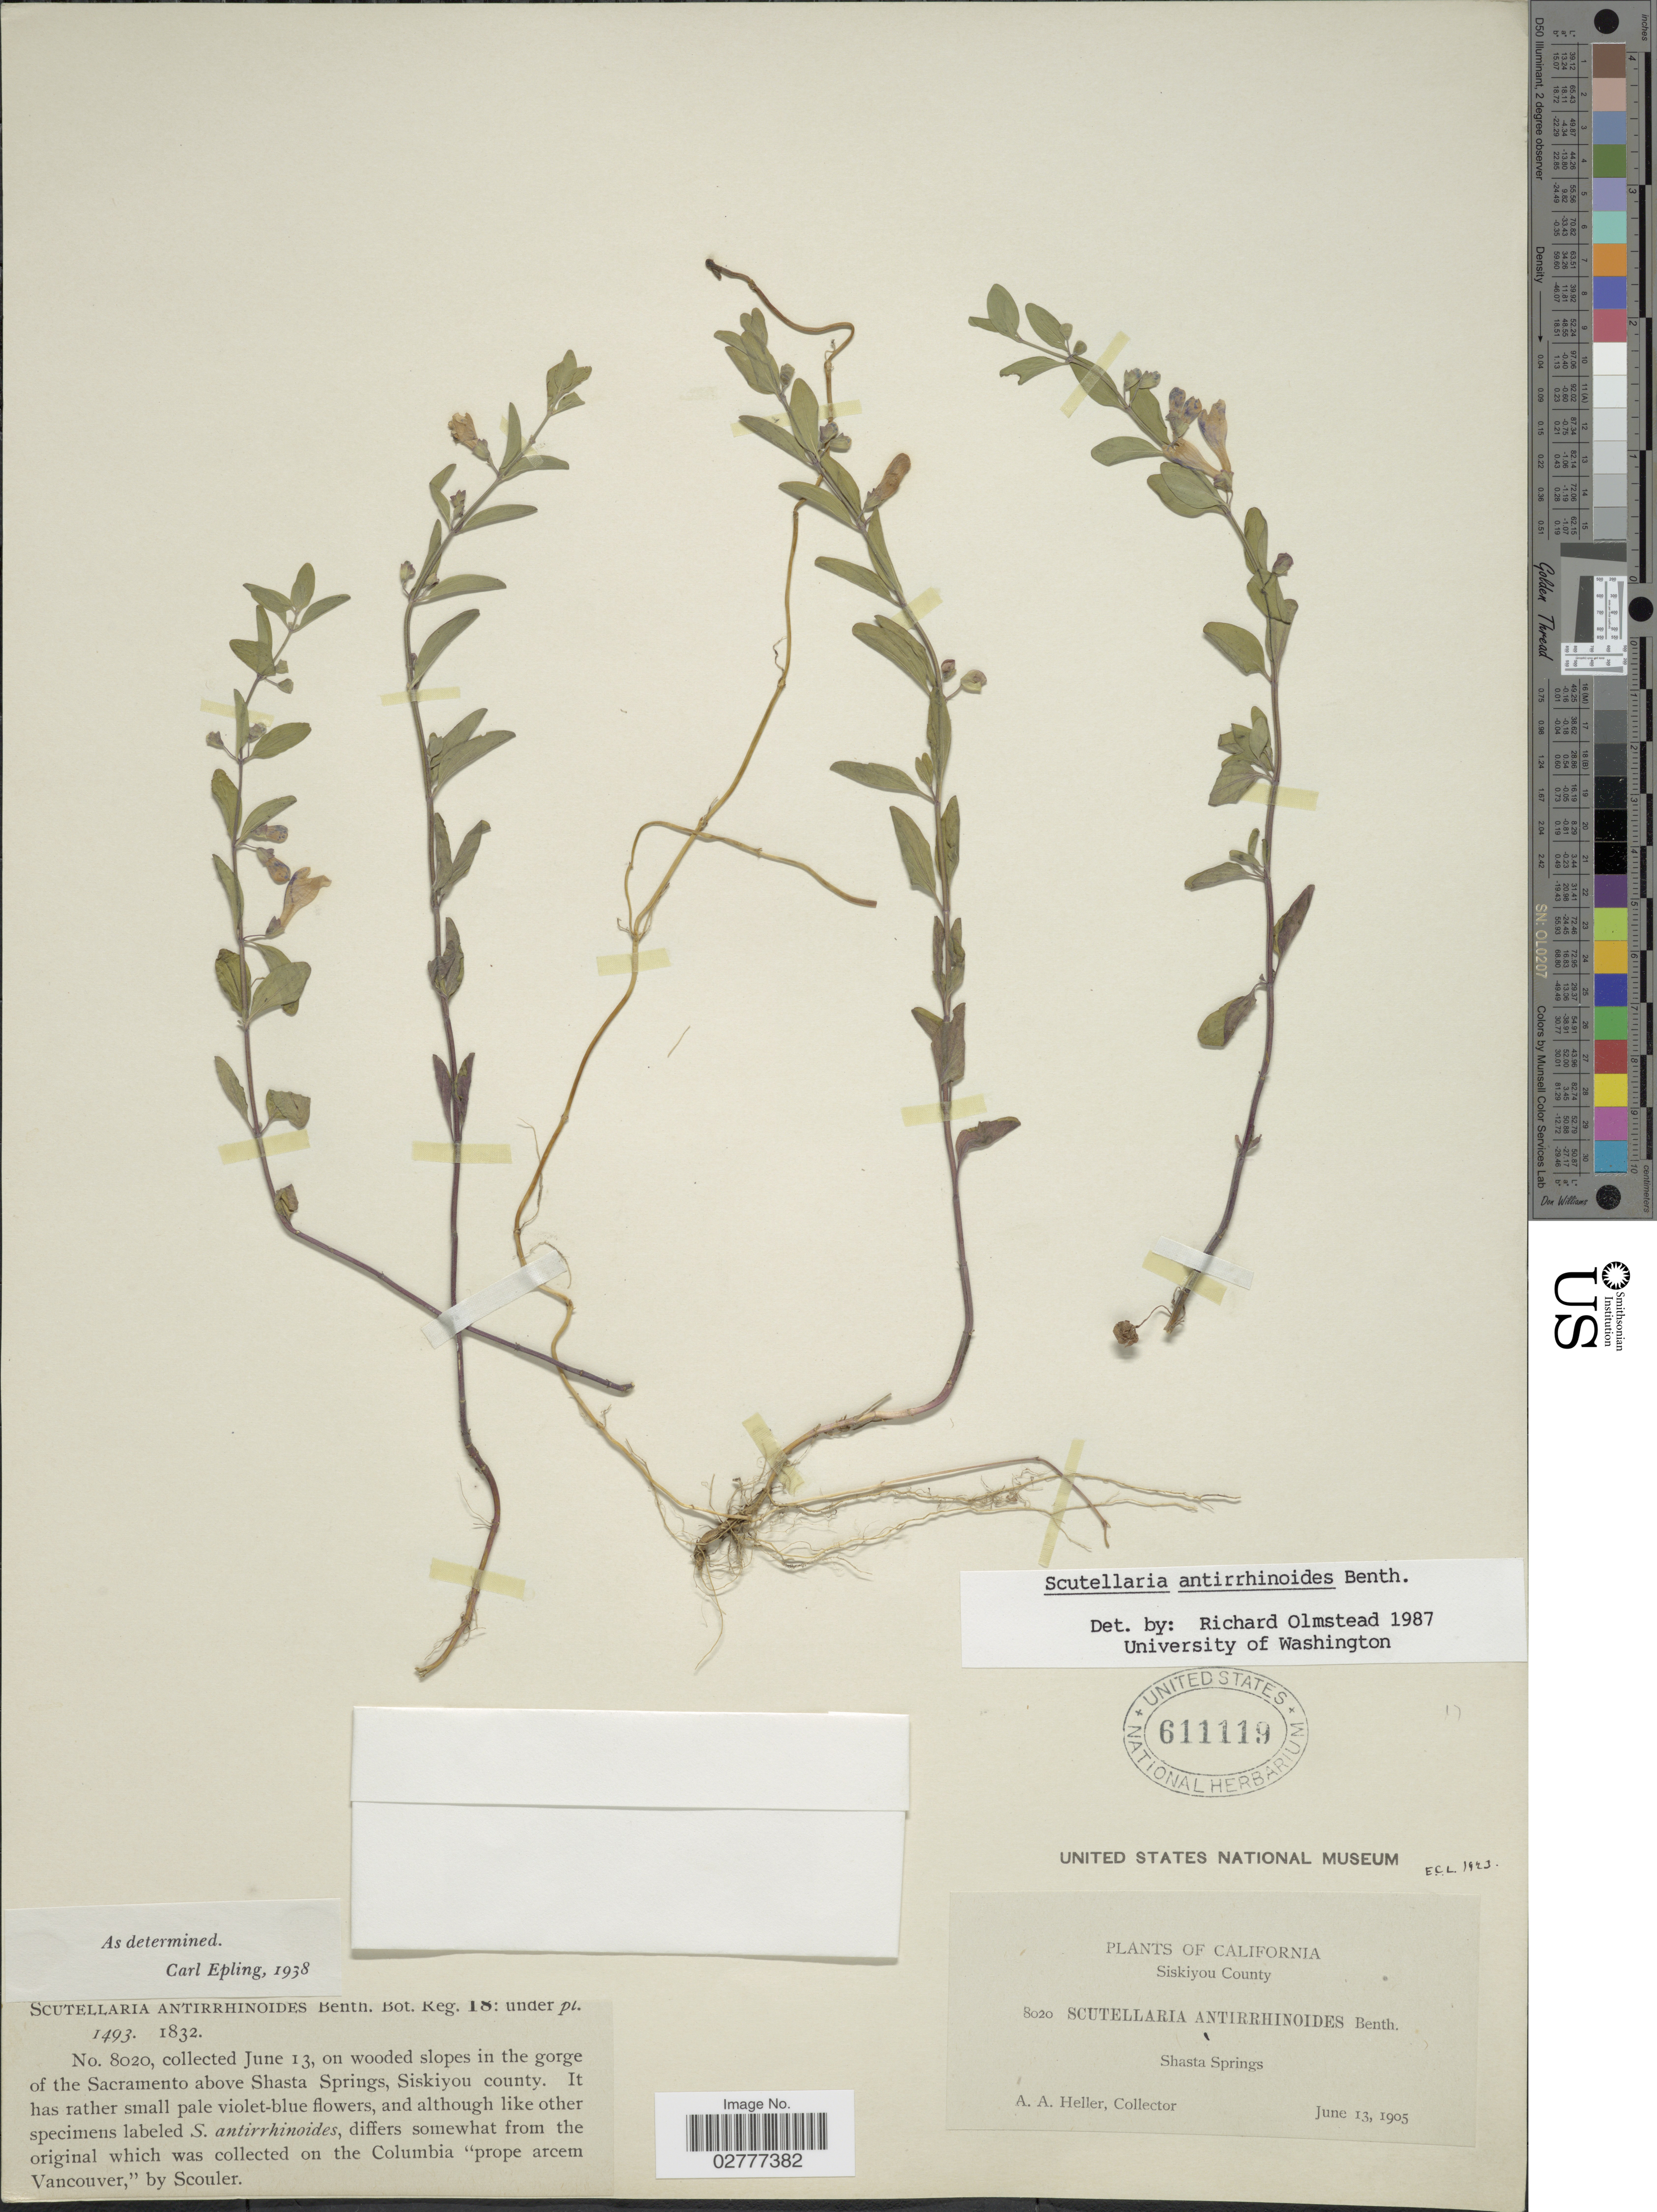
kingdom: Plantae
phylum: Tracheophyta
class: Magnoliopsida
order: Lamiales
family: Lamiaceae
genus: Scutellaria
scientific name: Scutellaria antirrhinoides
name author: Benth.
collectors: A. A. Heller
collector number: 8020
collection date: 1905-06-13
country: United States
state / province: California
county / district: Siskiyou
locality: On wooded slopes in the gorge of the Sacramento above Shasta Springs, Siskiyou County.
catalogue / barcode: US 611119